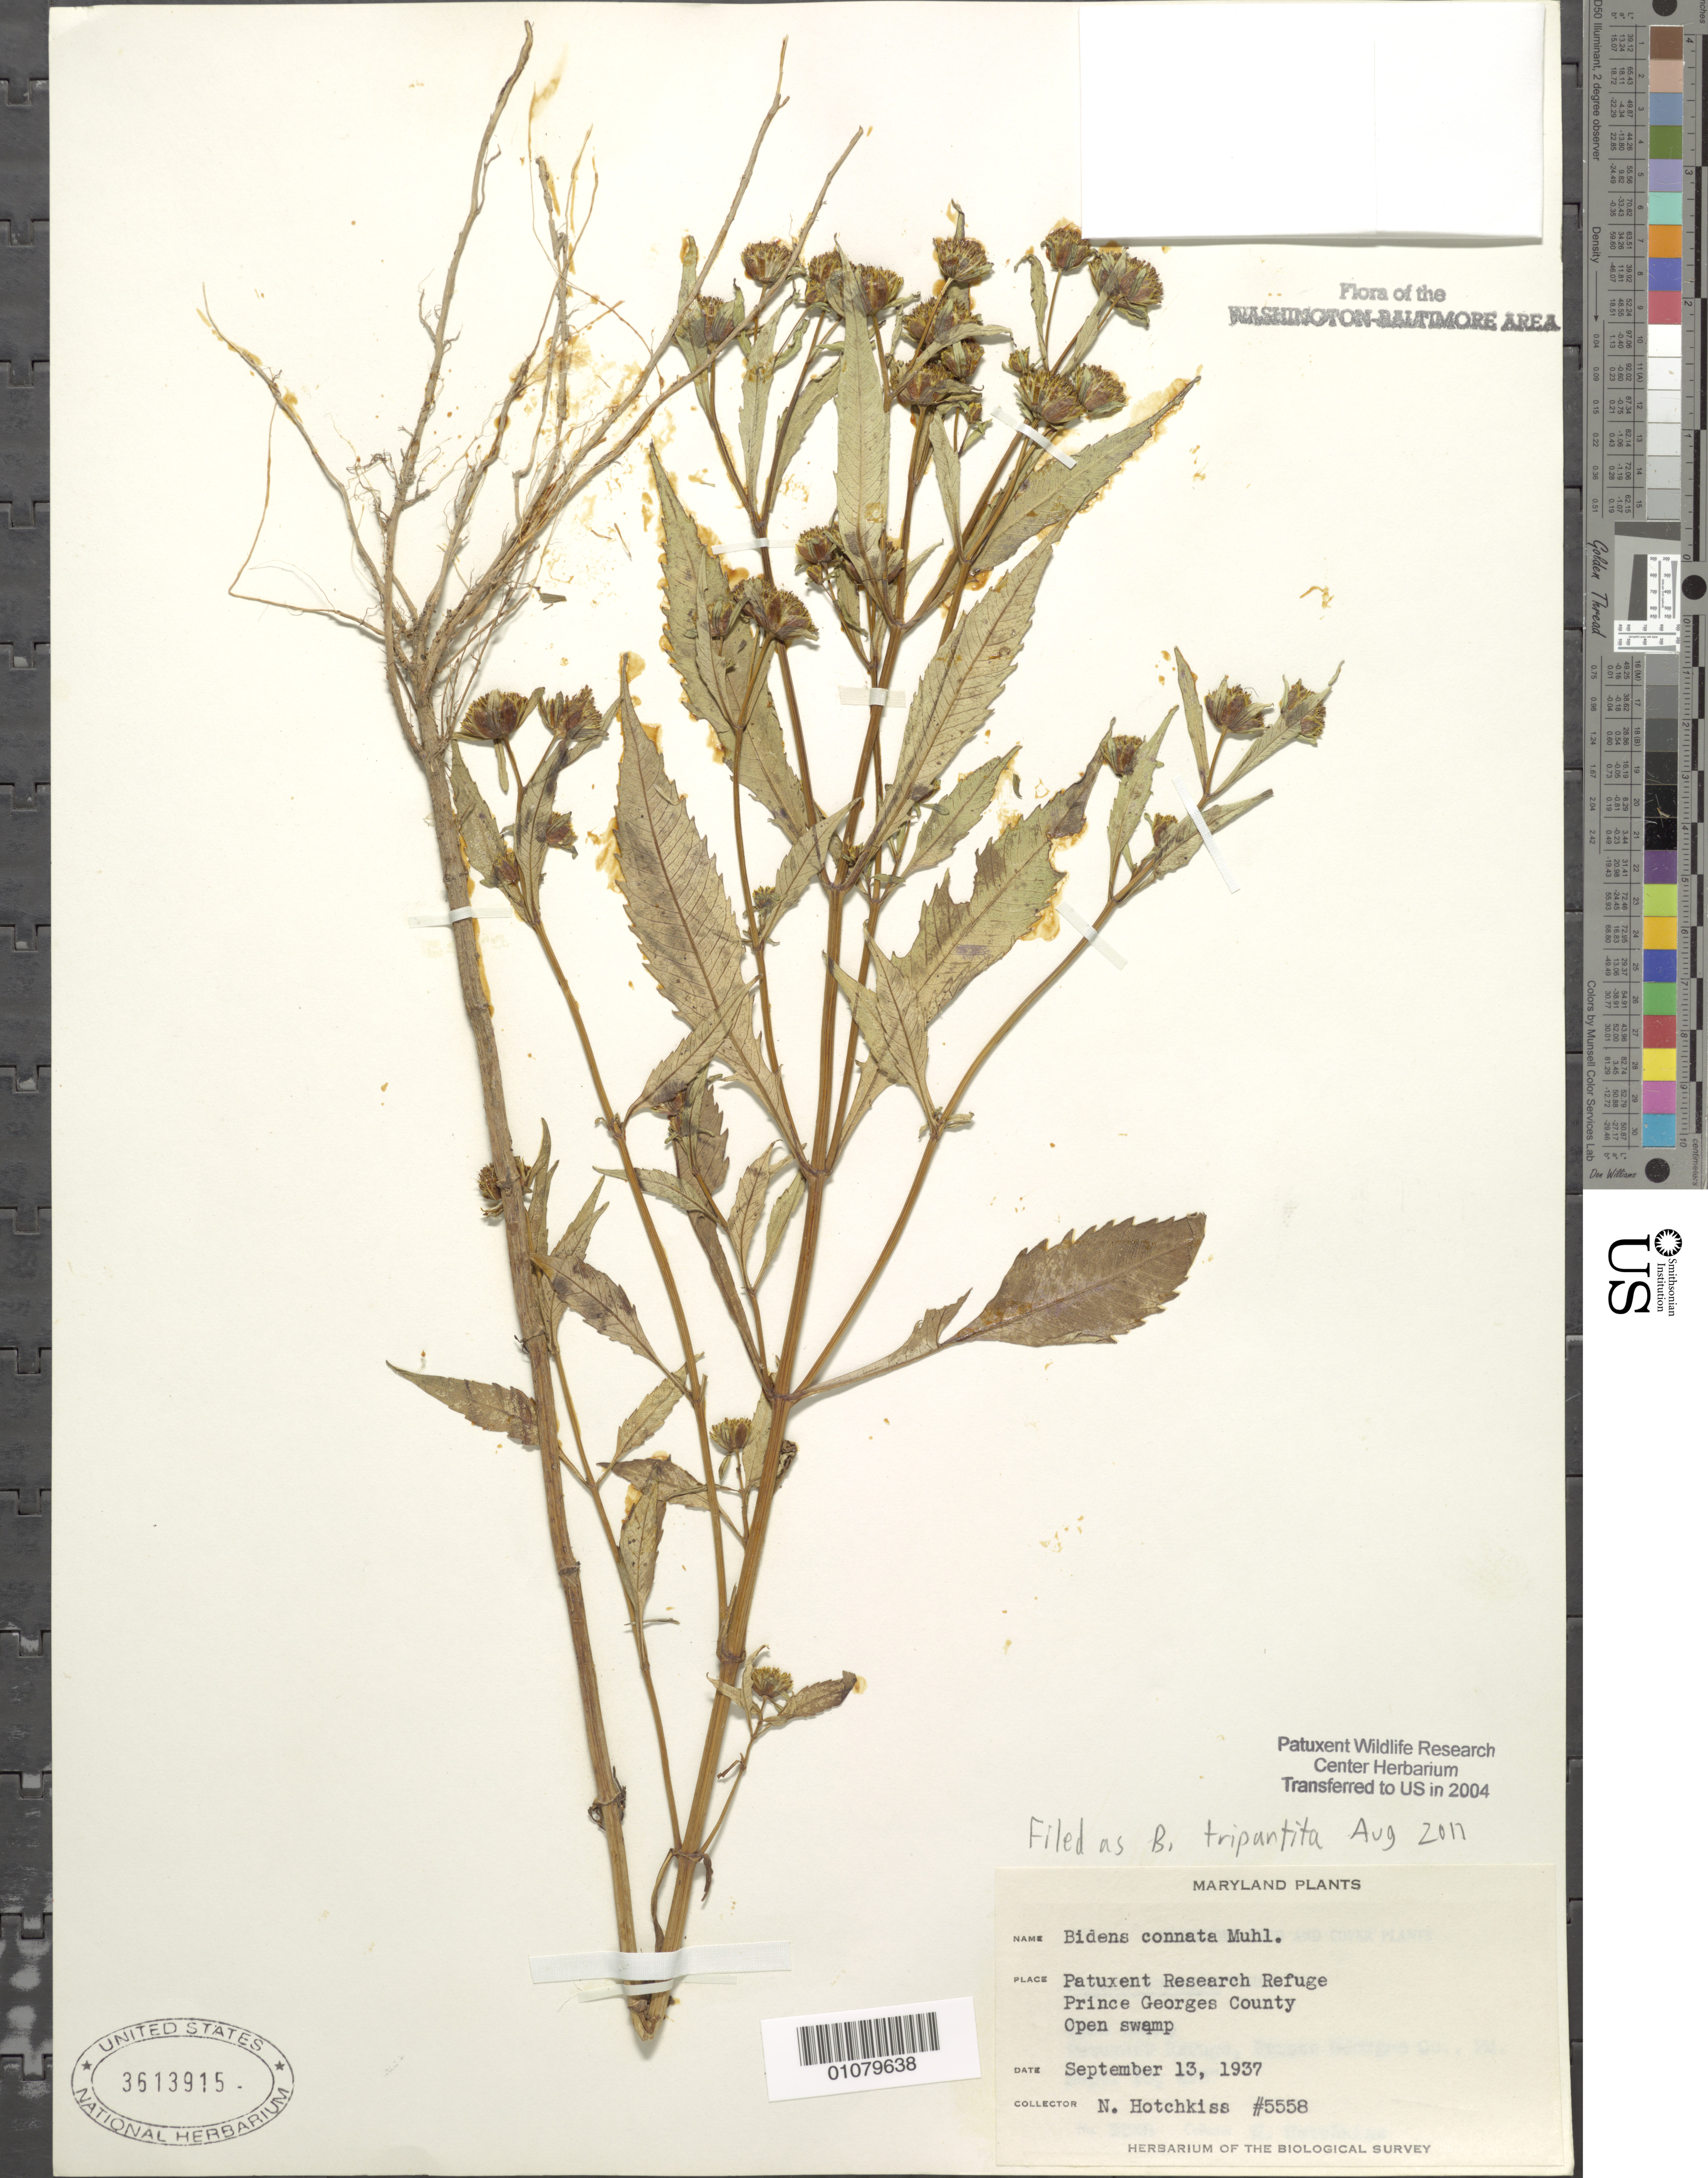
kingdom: Plantae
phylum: Tracheophyta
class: Magnoliopsida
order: Asterales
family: Asteraceae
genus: Bidens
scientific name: Bidens tripartita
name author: L.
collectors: N. Hotchkiss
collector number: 5558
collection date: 1937-09-13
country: United States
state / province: Maryland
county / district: Prince George's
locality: Patuxent Wildlife Refuge.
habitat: Open swamp.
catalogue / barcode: US 3613915